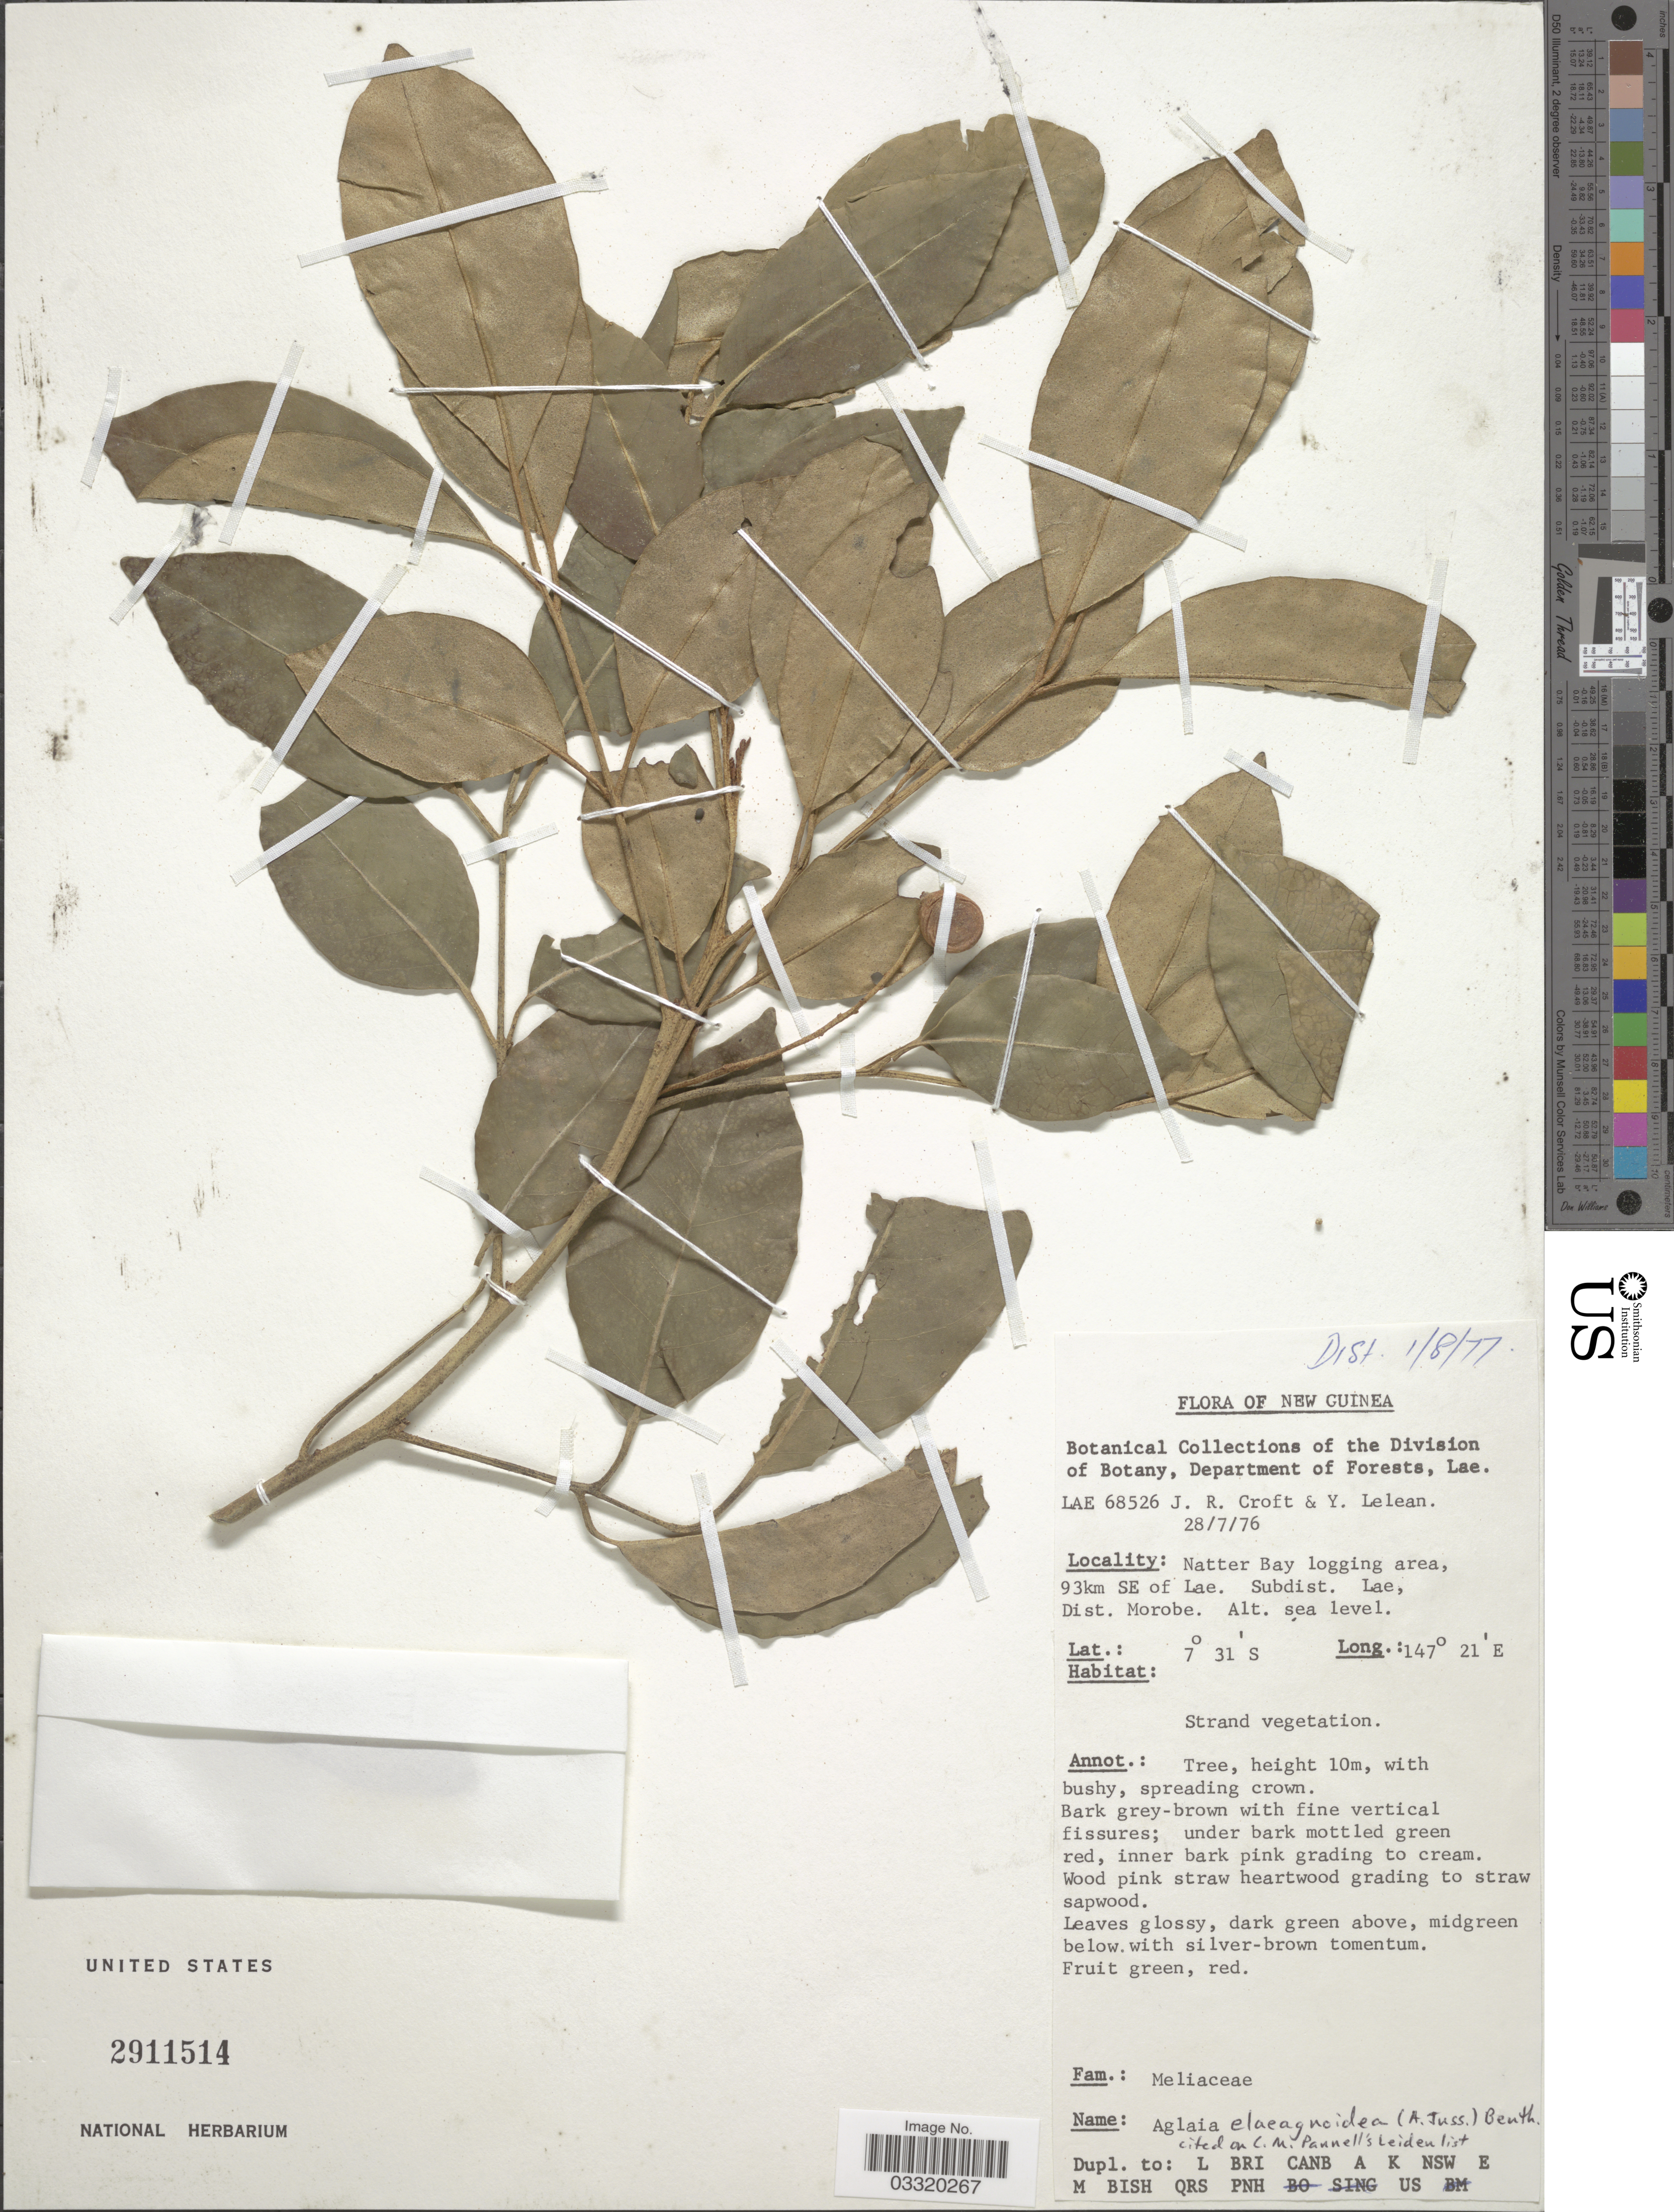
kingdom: Plantae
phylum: Tracheophyta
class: Magnoliopsida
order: Sapindales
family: Meliaceae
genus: Aglaia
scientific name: Aglaia elaeagnoidea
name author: (A. Juss.) Benth.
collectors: J. R. Croft & Y. Lelean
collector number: LAE 68526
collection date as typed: Transcribed d/m/y: 28/7/76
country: Papua New Guinea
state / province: Morobe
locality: New Guinea. Natter Bay logging area, 93km SE of Lae. Subdist. Lae, Dist. Morobe.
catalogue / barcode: US 2911514